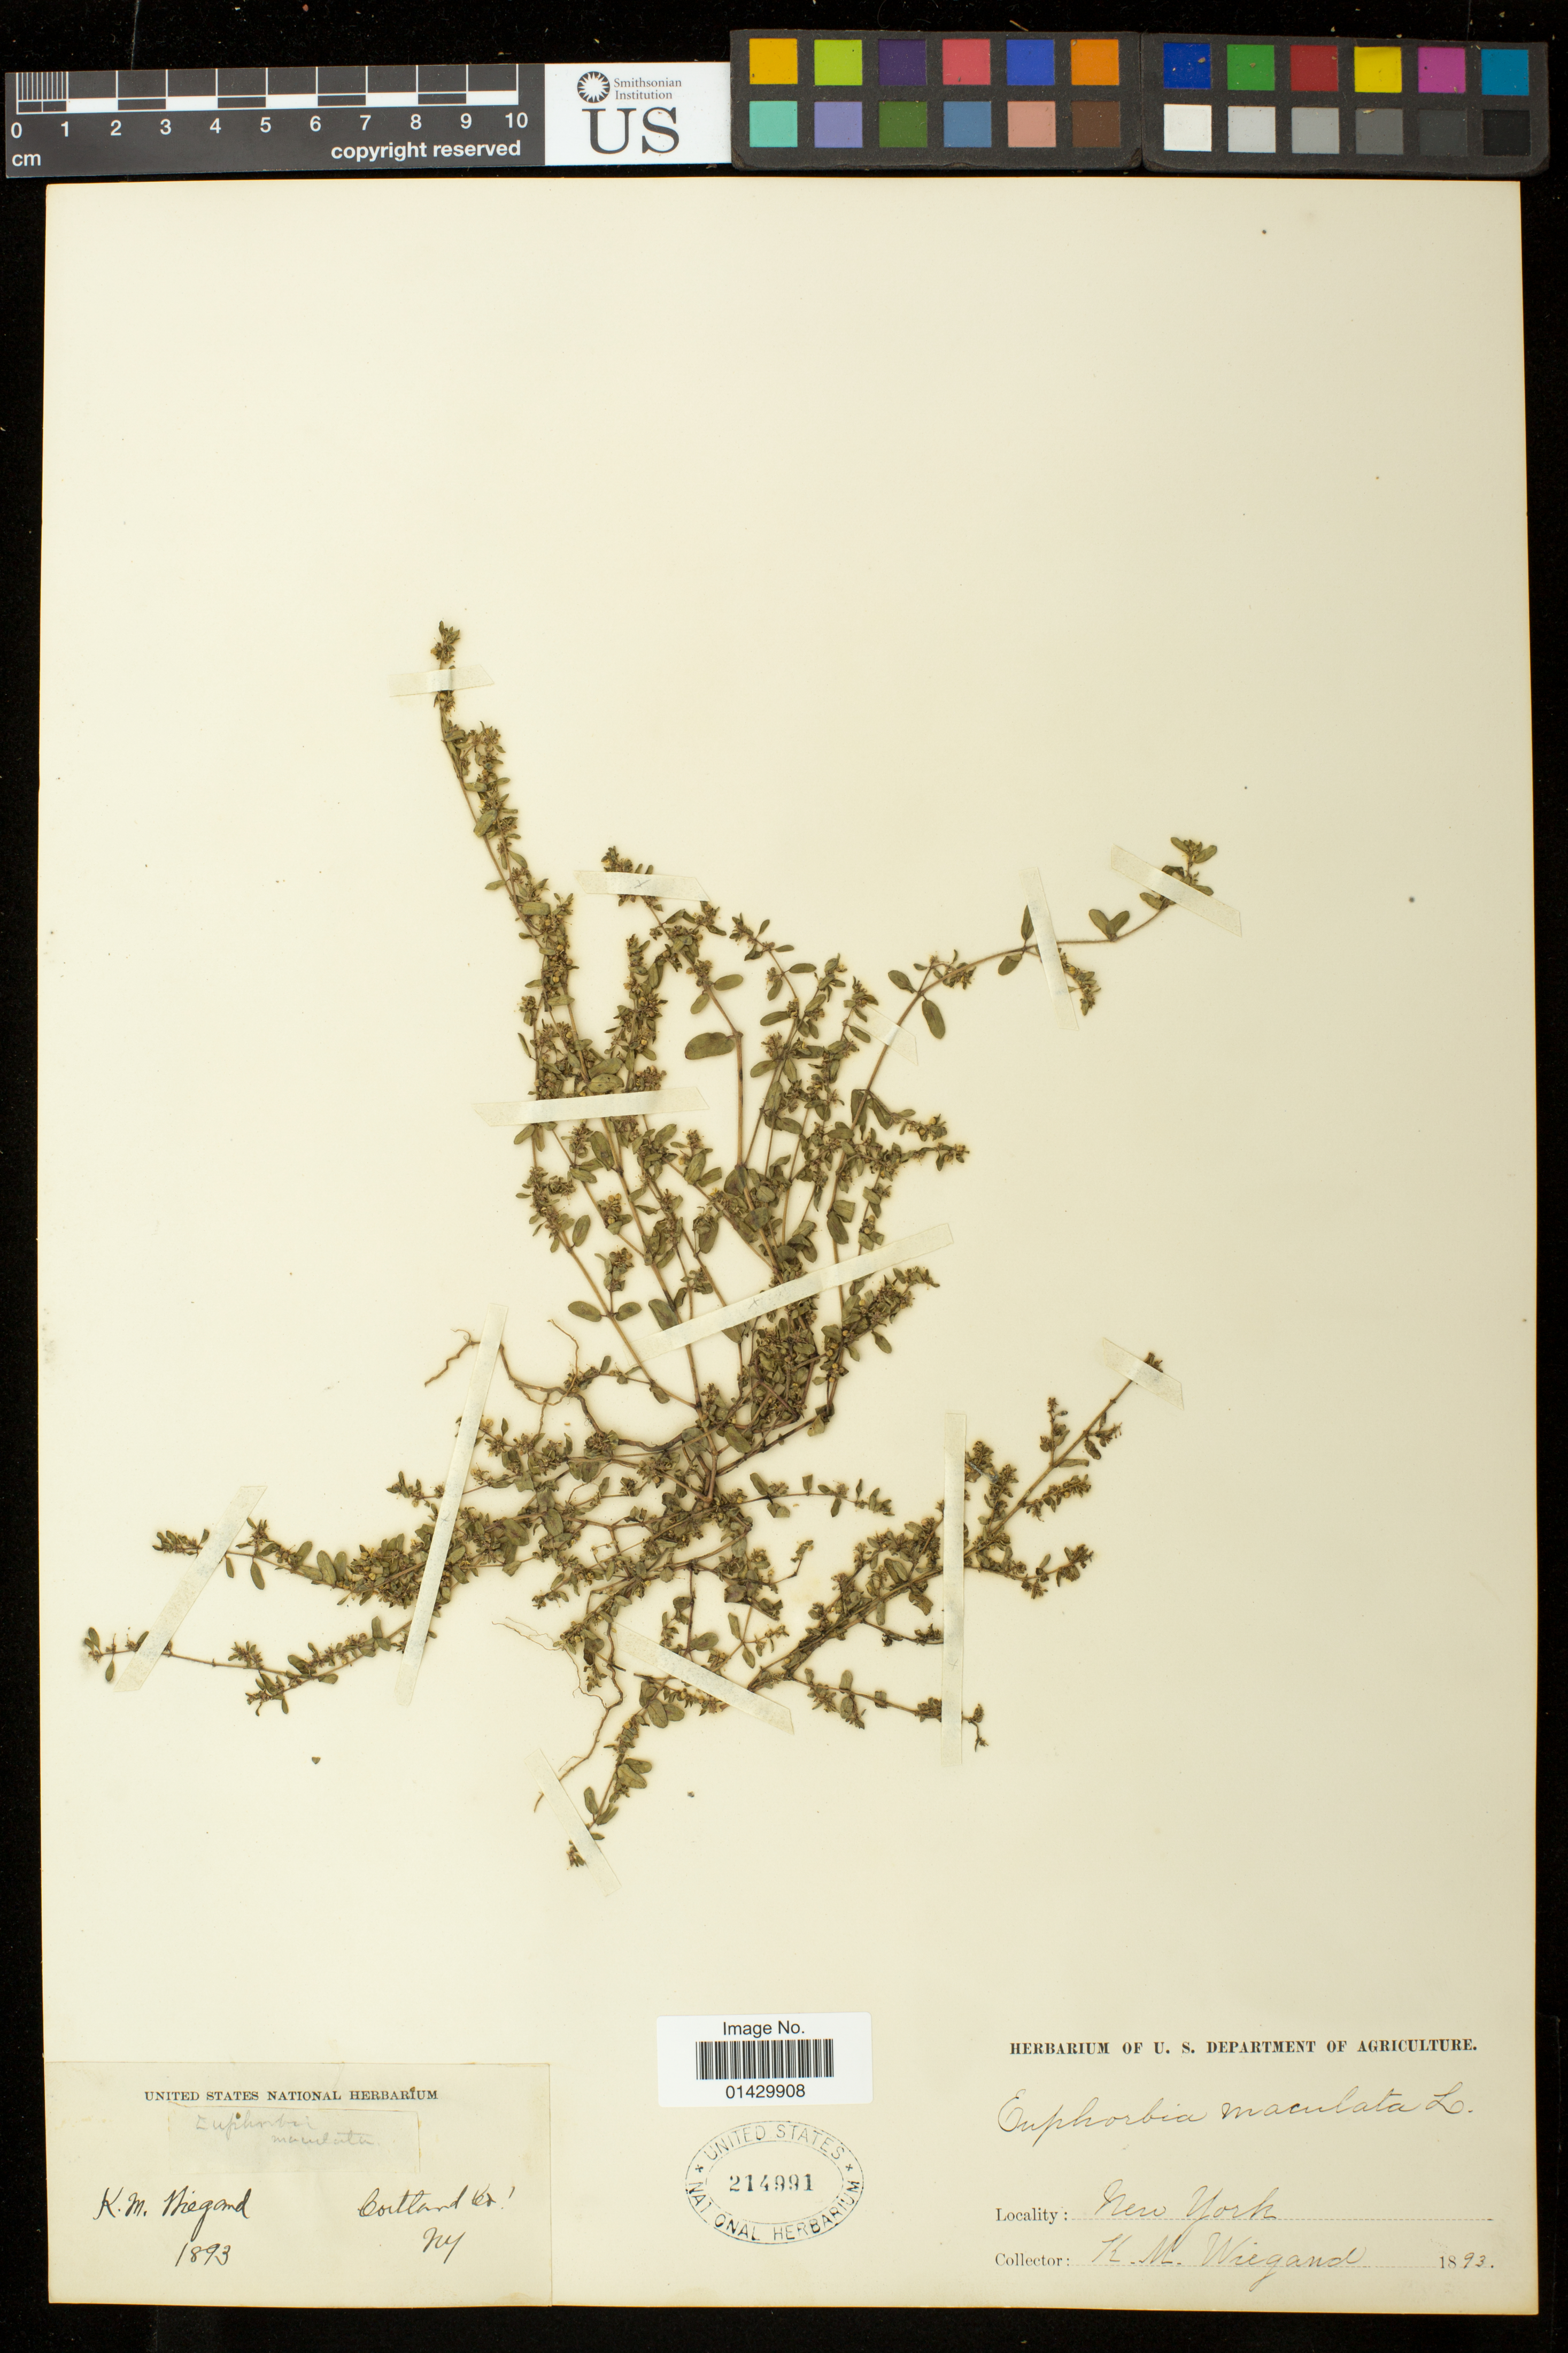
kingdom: Plantae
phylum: Tracheophyta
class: Magnoliopsida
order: Malpighiales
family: Euphorbiaceae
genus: Euphorbia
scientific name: Euphorbia maculata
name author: L.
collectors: K. M. Wiegand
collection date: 1893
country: United States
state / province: New York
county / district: Cortland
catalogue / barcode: US 214991